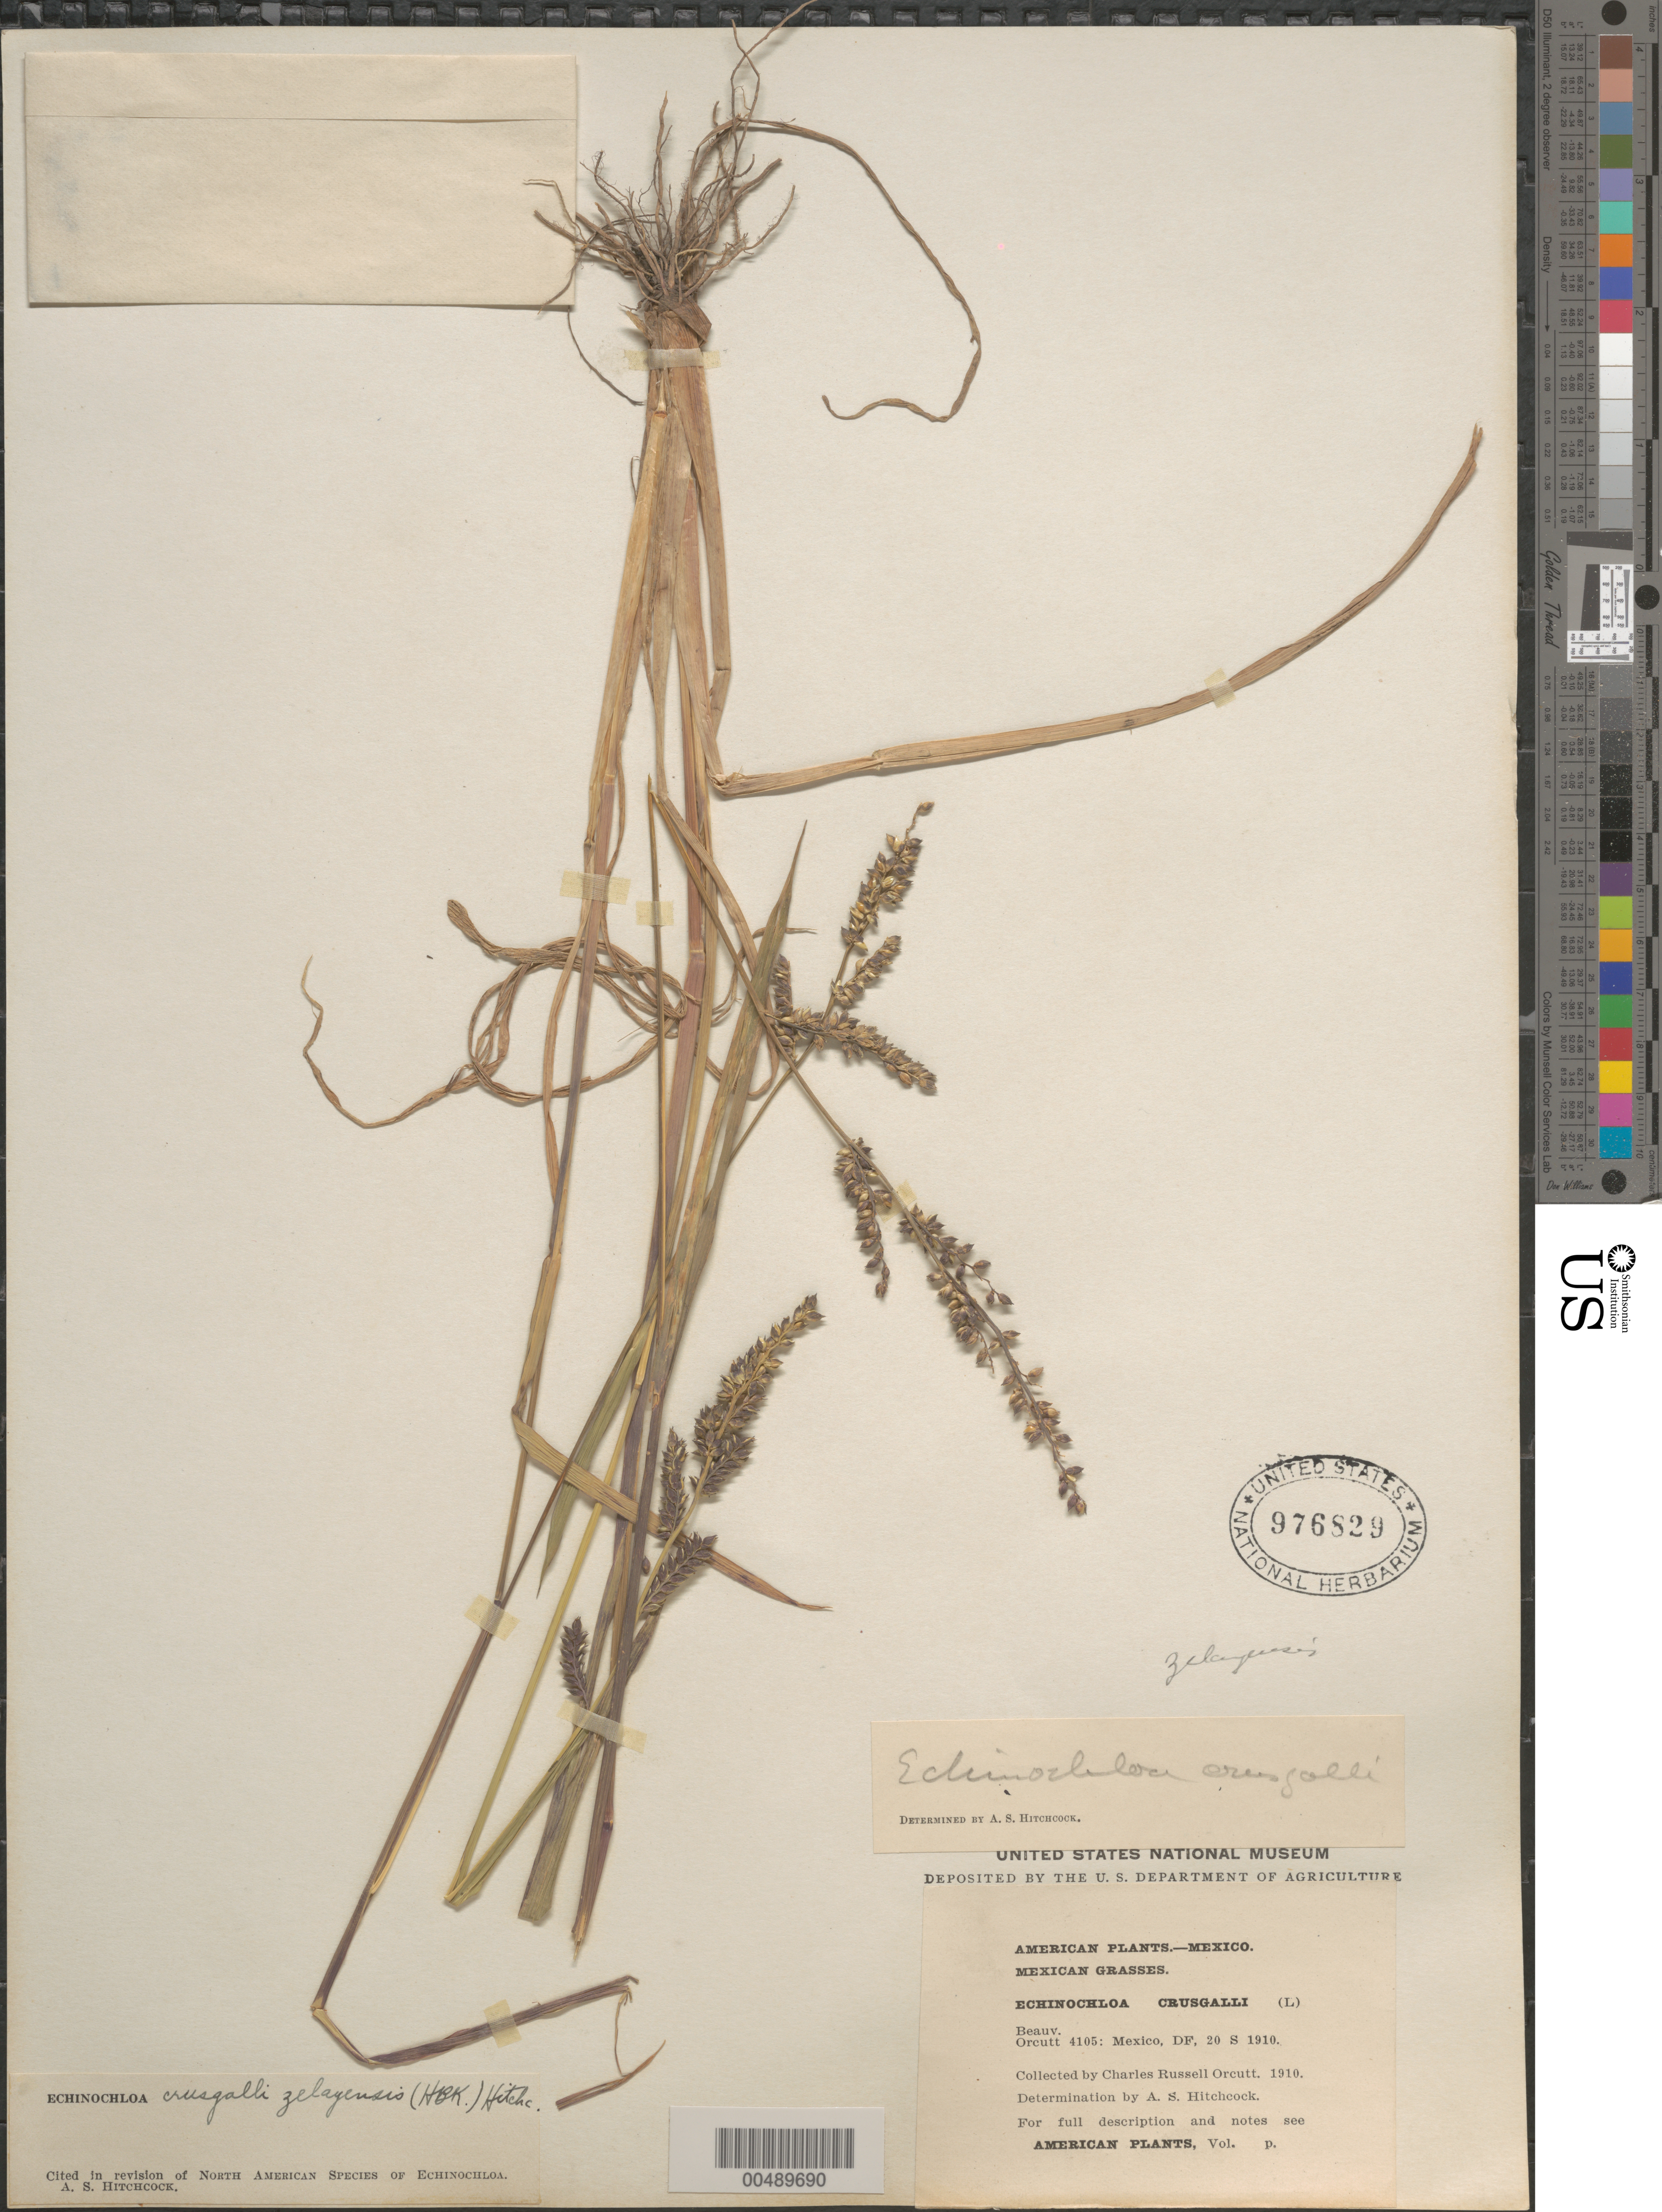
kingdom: Plantae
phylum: Tracheophyta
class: Liliopsida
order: Poales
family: Poaceae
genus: Echinochloa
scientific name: Echinochloa crus-galli var. zelayensis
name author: (Kunth) Hitchc.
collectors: C. R. Orcutt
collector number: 4105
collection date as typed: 20 Sep 1910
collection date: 1910-09-20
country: Mexico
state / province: Distrito Federal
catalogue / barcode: US 976829